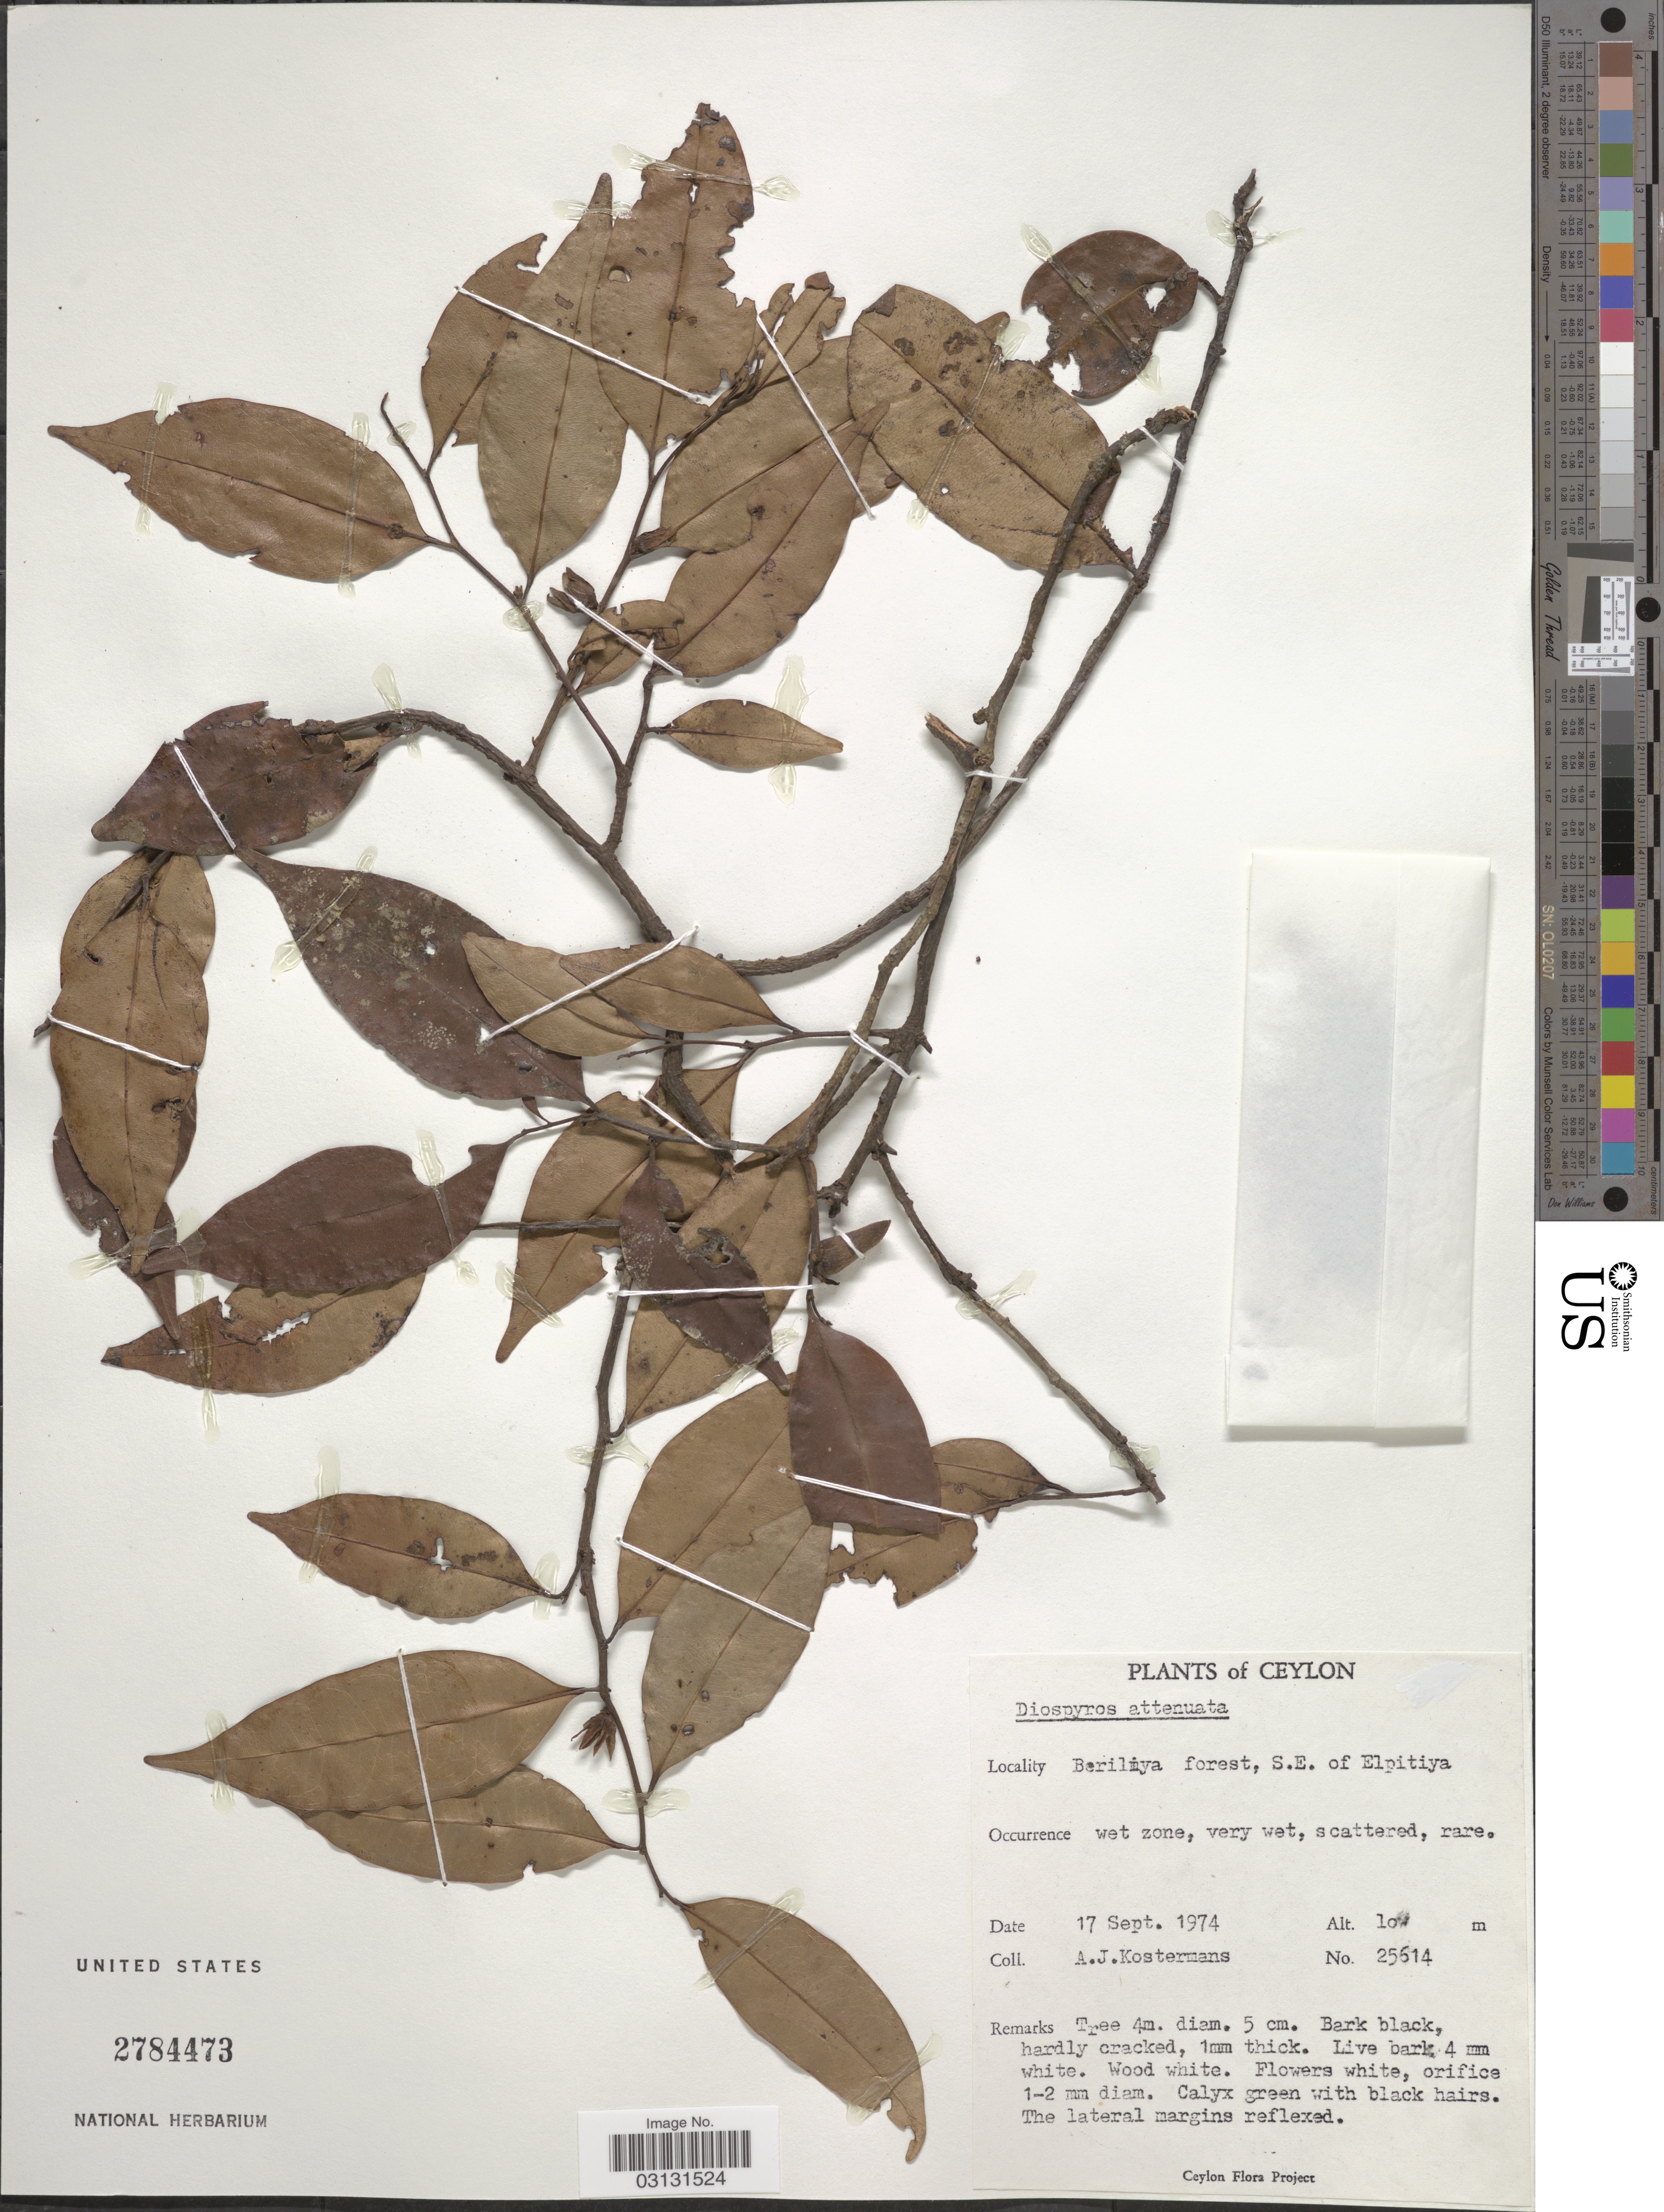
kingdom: Plantae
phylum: Tracheophyta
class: Magnoliopsida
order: Ericales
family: Ebenaceae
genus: Diospyros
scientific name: Diospyros attenuata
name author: Thwaites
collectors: A. J. G. Kostermans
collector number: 25614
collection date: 1974-09-17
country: Sri Lanka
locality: Ceylon. Beriliya forest, S.E. of Elpitiya, wet zone.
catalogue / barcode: US 2784473